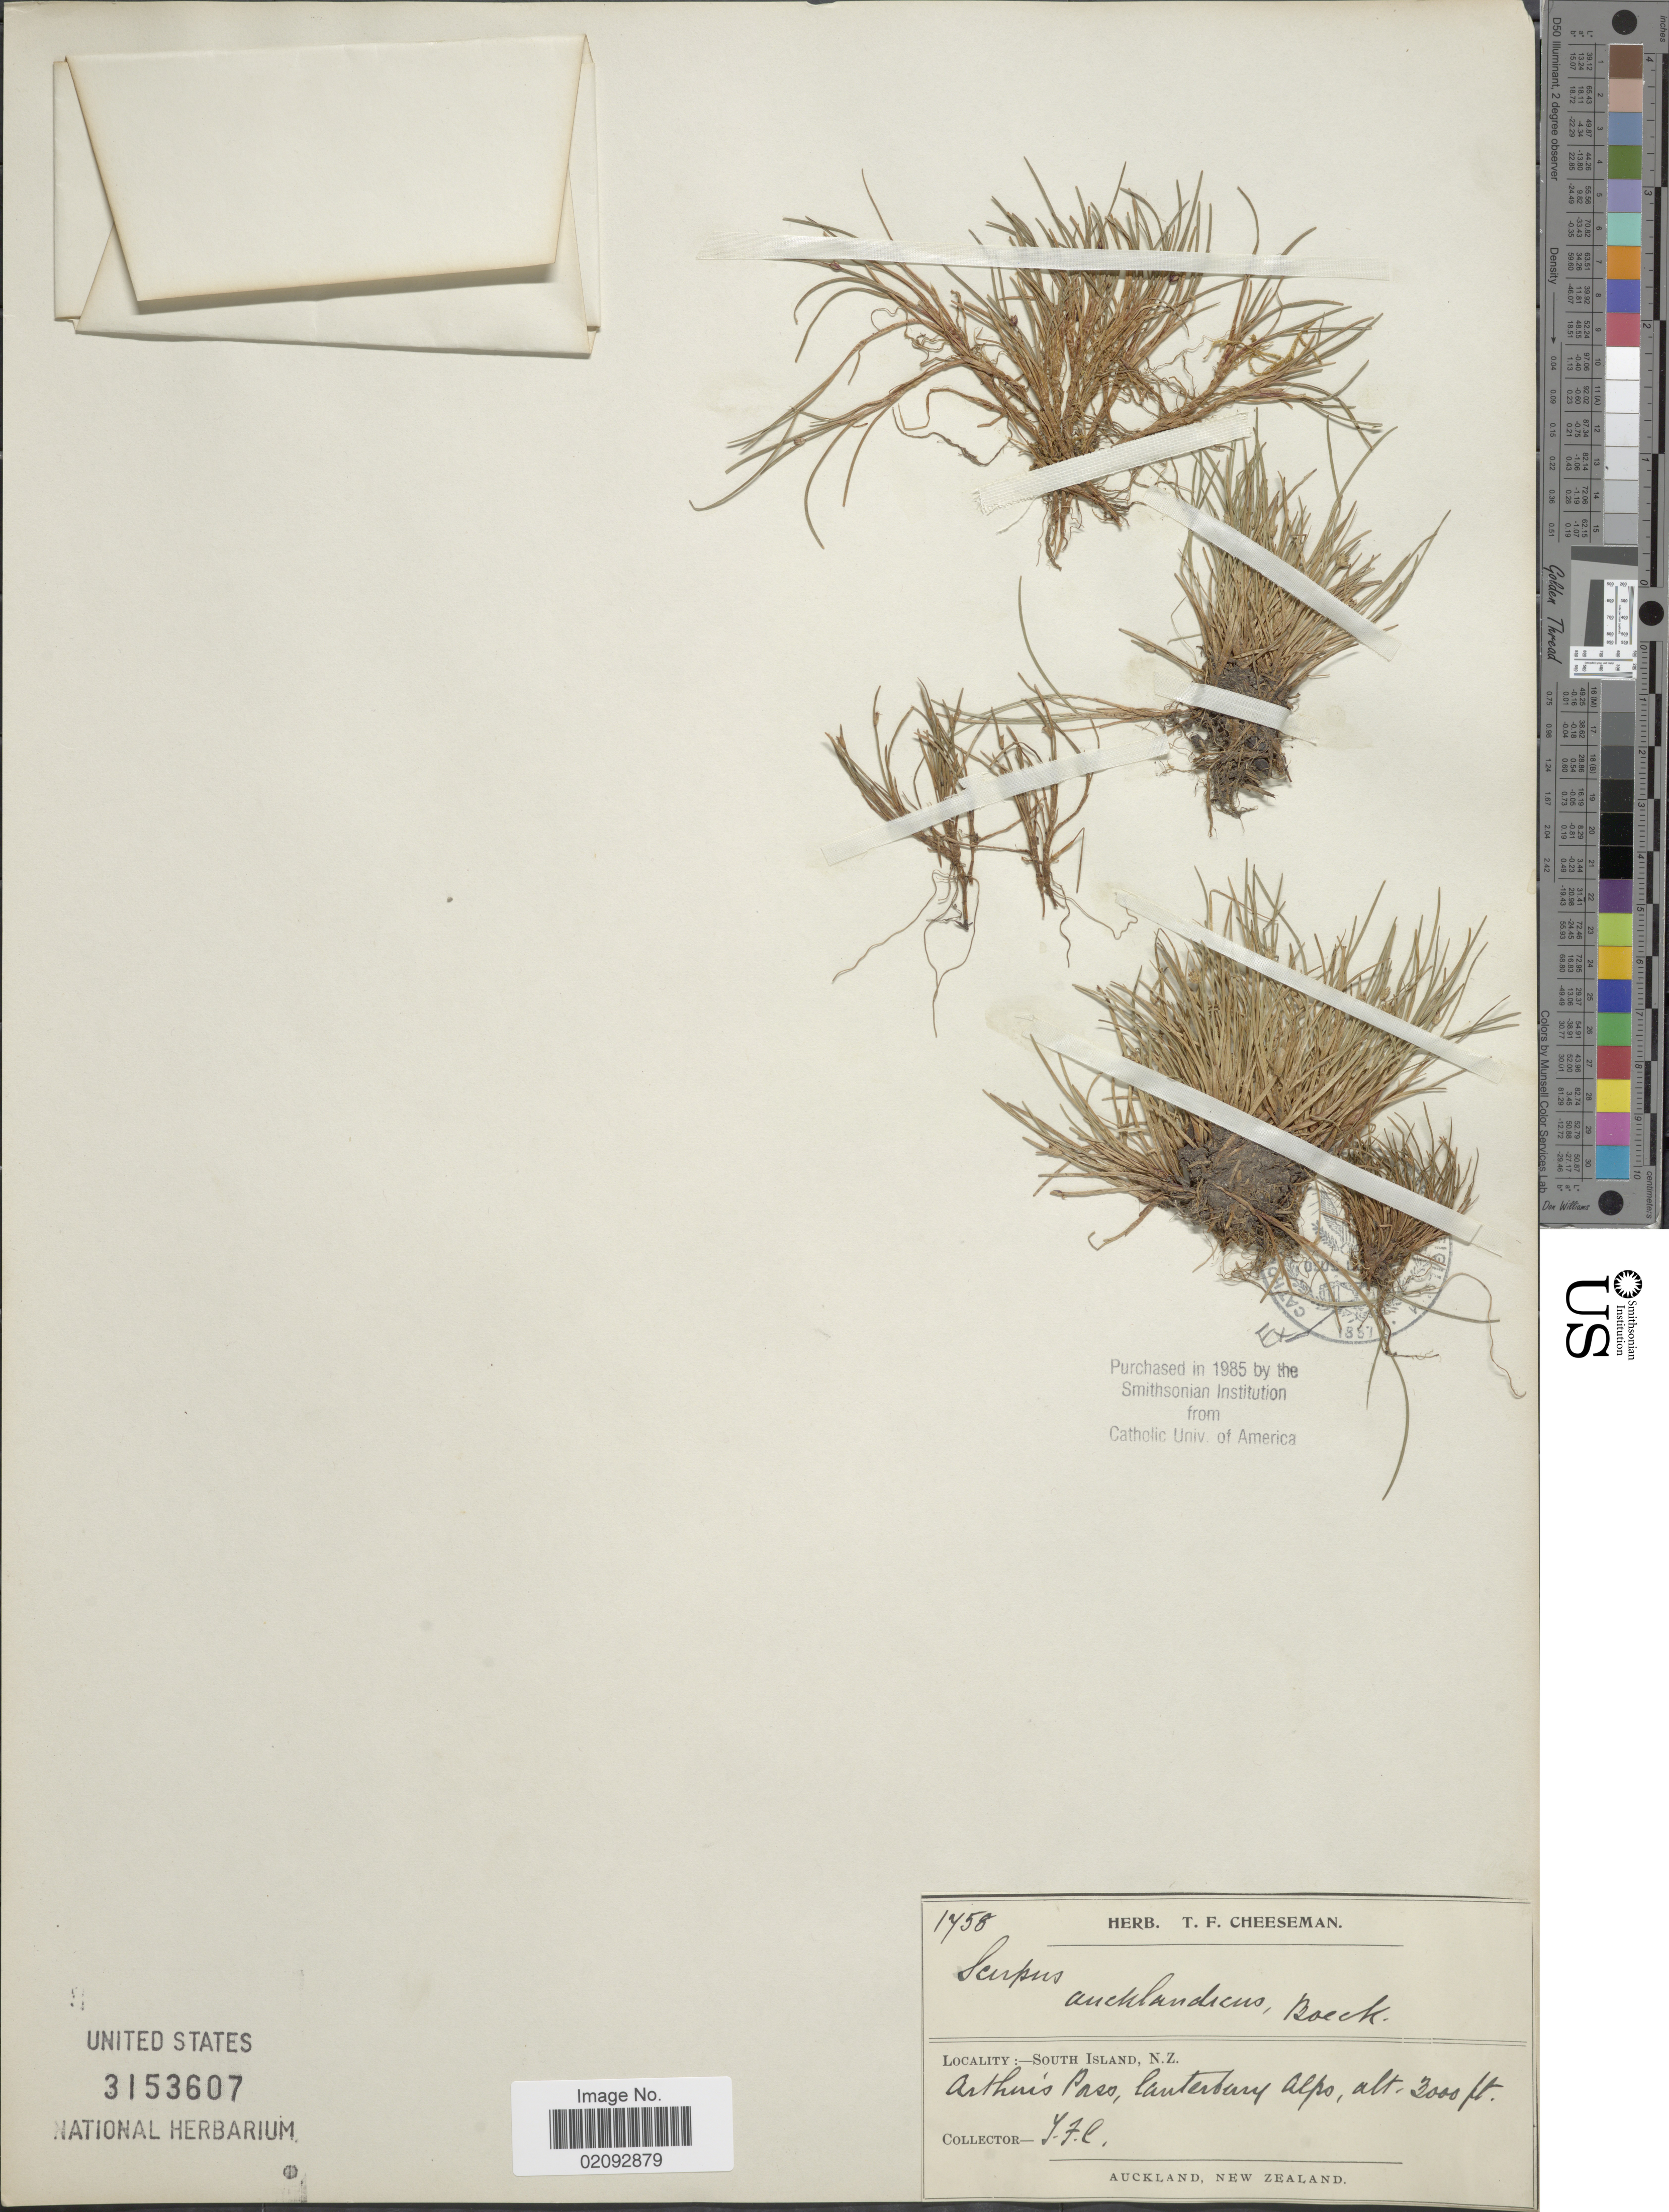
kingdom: Plantae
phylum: Tracheophyta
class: Liliopsida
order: Poales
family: Cyperaceae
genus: Isolepis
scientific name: Isolepis aucklandica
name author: Hook. f.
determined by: Strong, Mark T., (BOT), Smithsonian Institution - National Museum of Natural History (UNITED STATES)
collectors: T. F. Cheeseman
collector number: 1758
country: New Zealand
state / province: Canterbury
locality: South Island, Arthur's Pass, Canterbury Alps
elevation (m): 914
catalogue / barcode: US 3153607